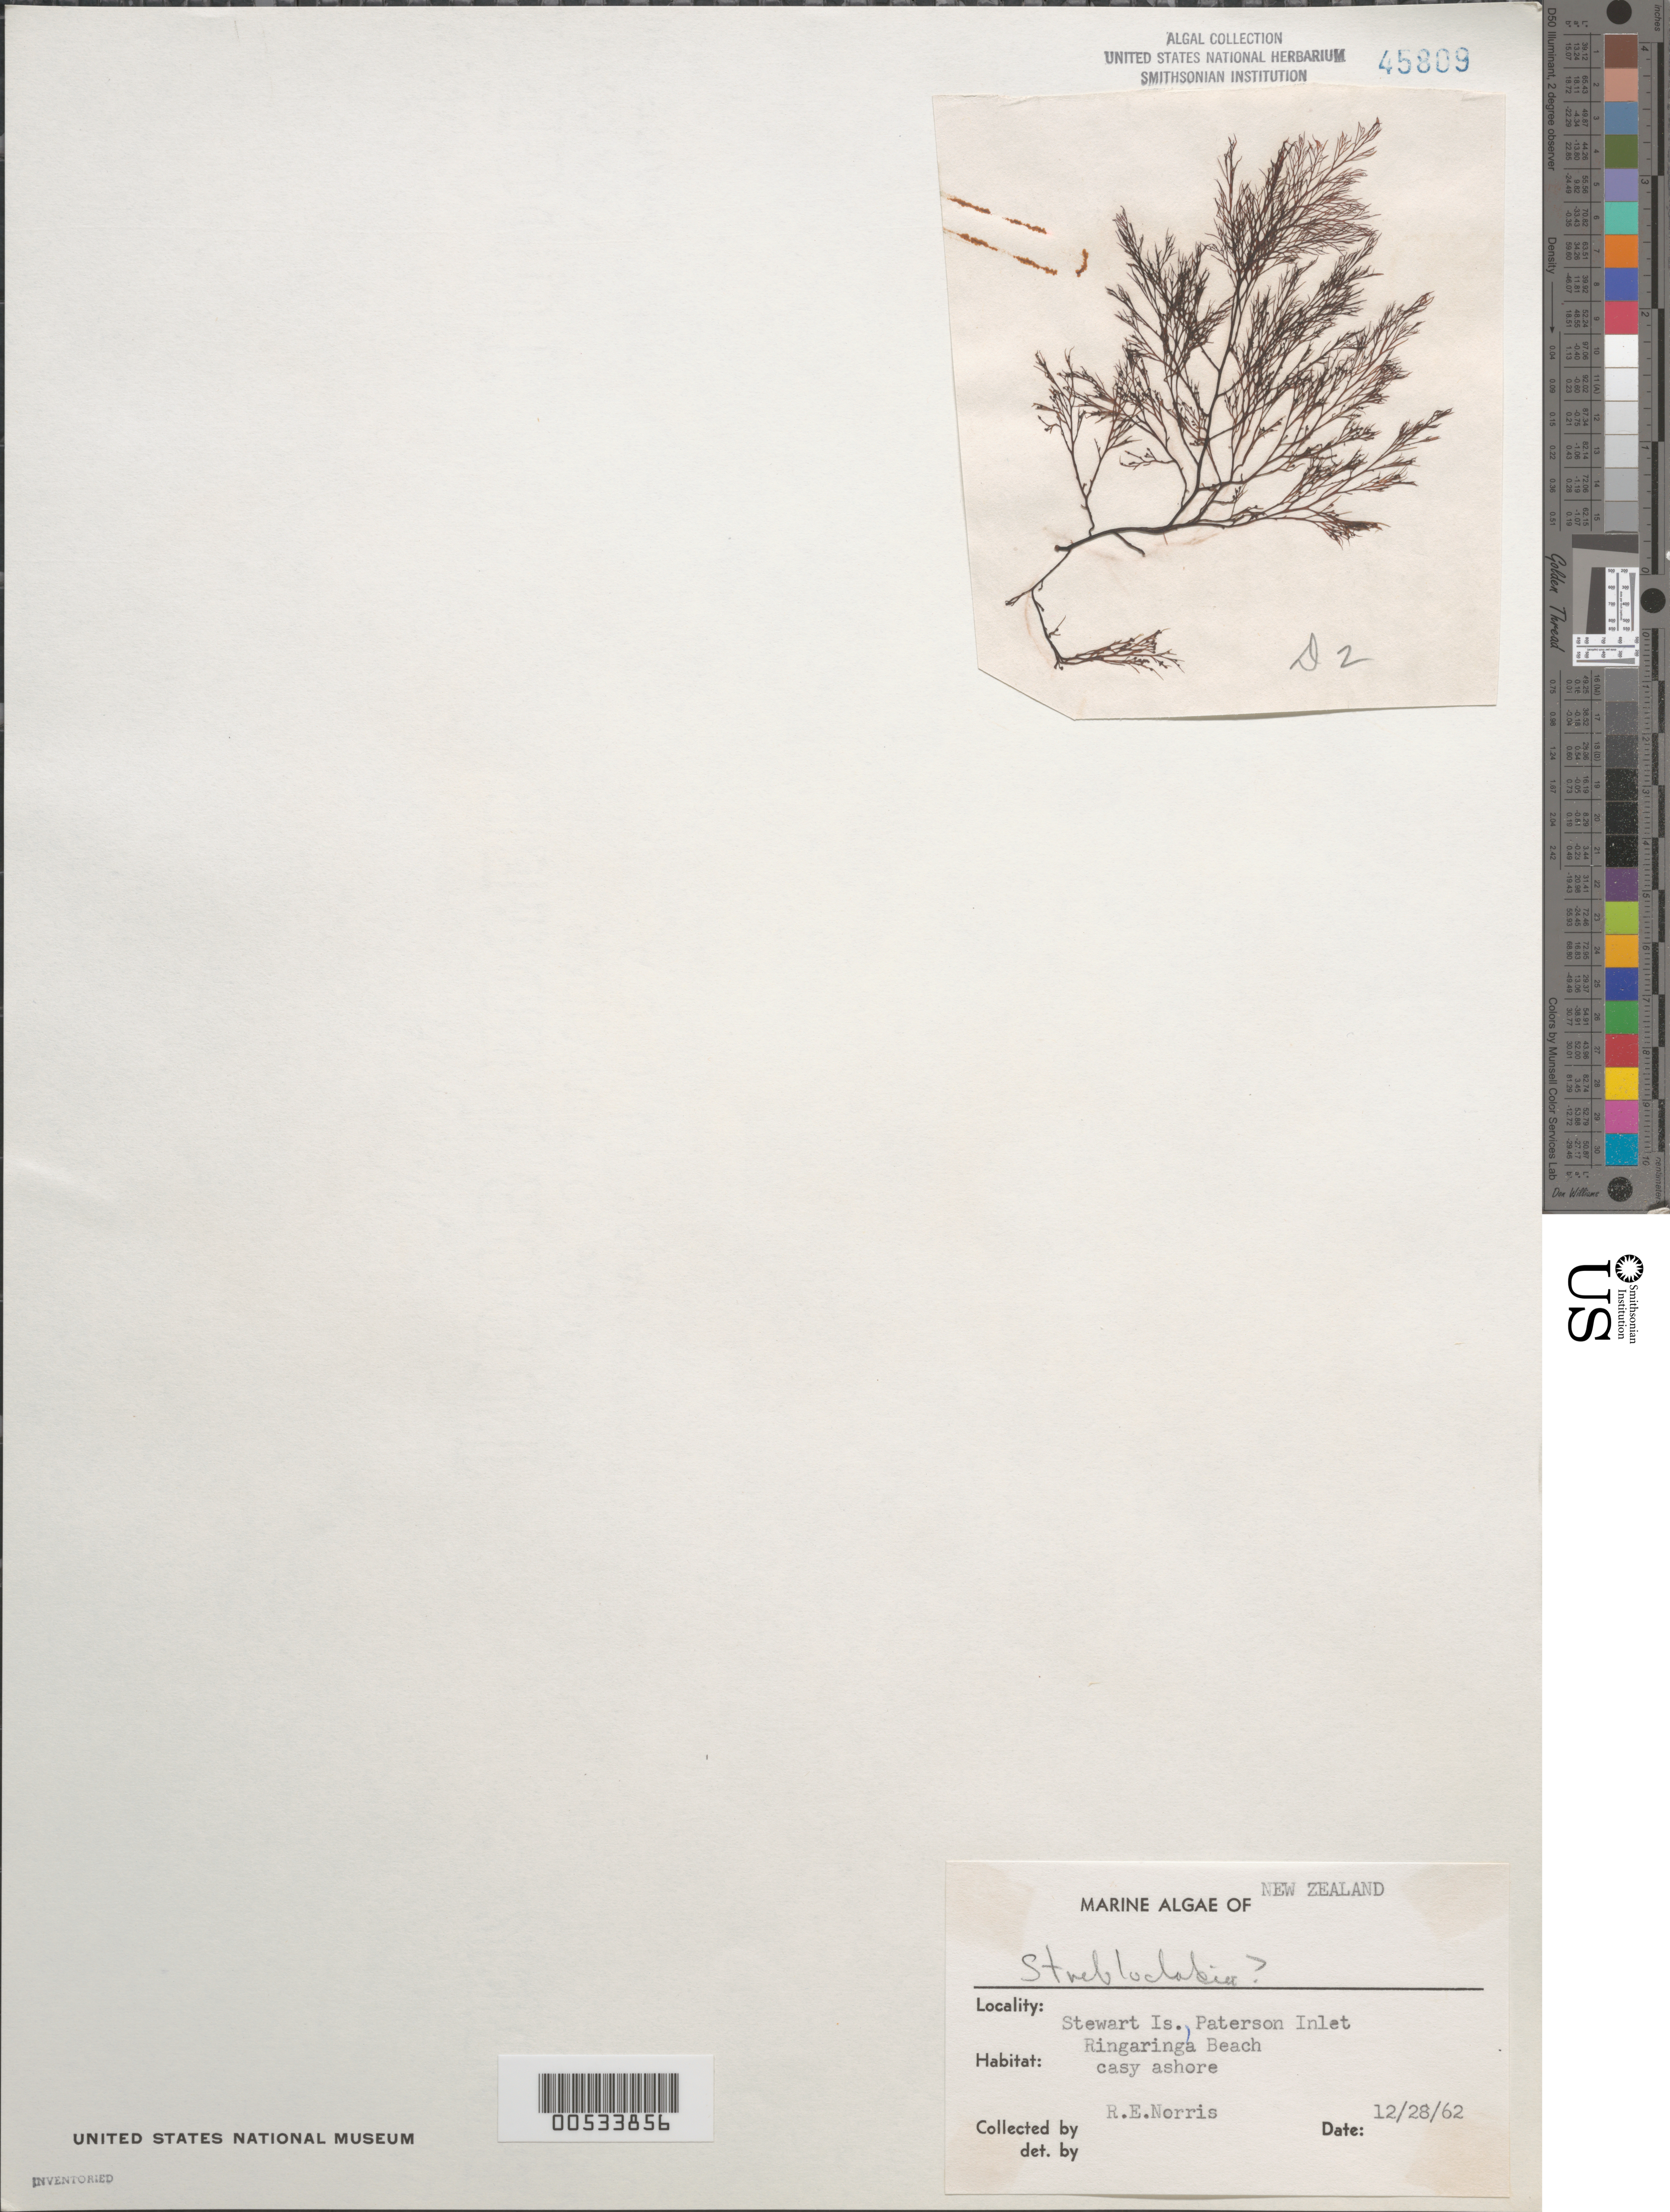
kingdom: Plantae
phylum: Rhodophyta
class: Florideophyceae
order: Ceramiales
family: Rhodomelaceae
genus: Streblocladia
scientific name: Streblocladia sp.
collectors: R. E. Norris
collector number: D2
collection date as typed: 28 Dec 1962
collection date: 1962-12-28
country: New Zealand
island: Stewart Island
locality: Ringaringa Beach, Paterson Inlet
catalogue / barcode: US 45809